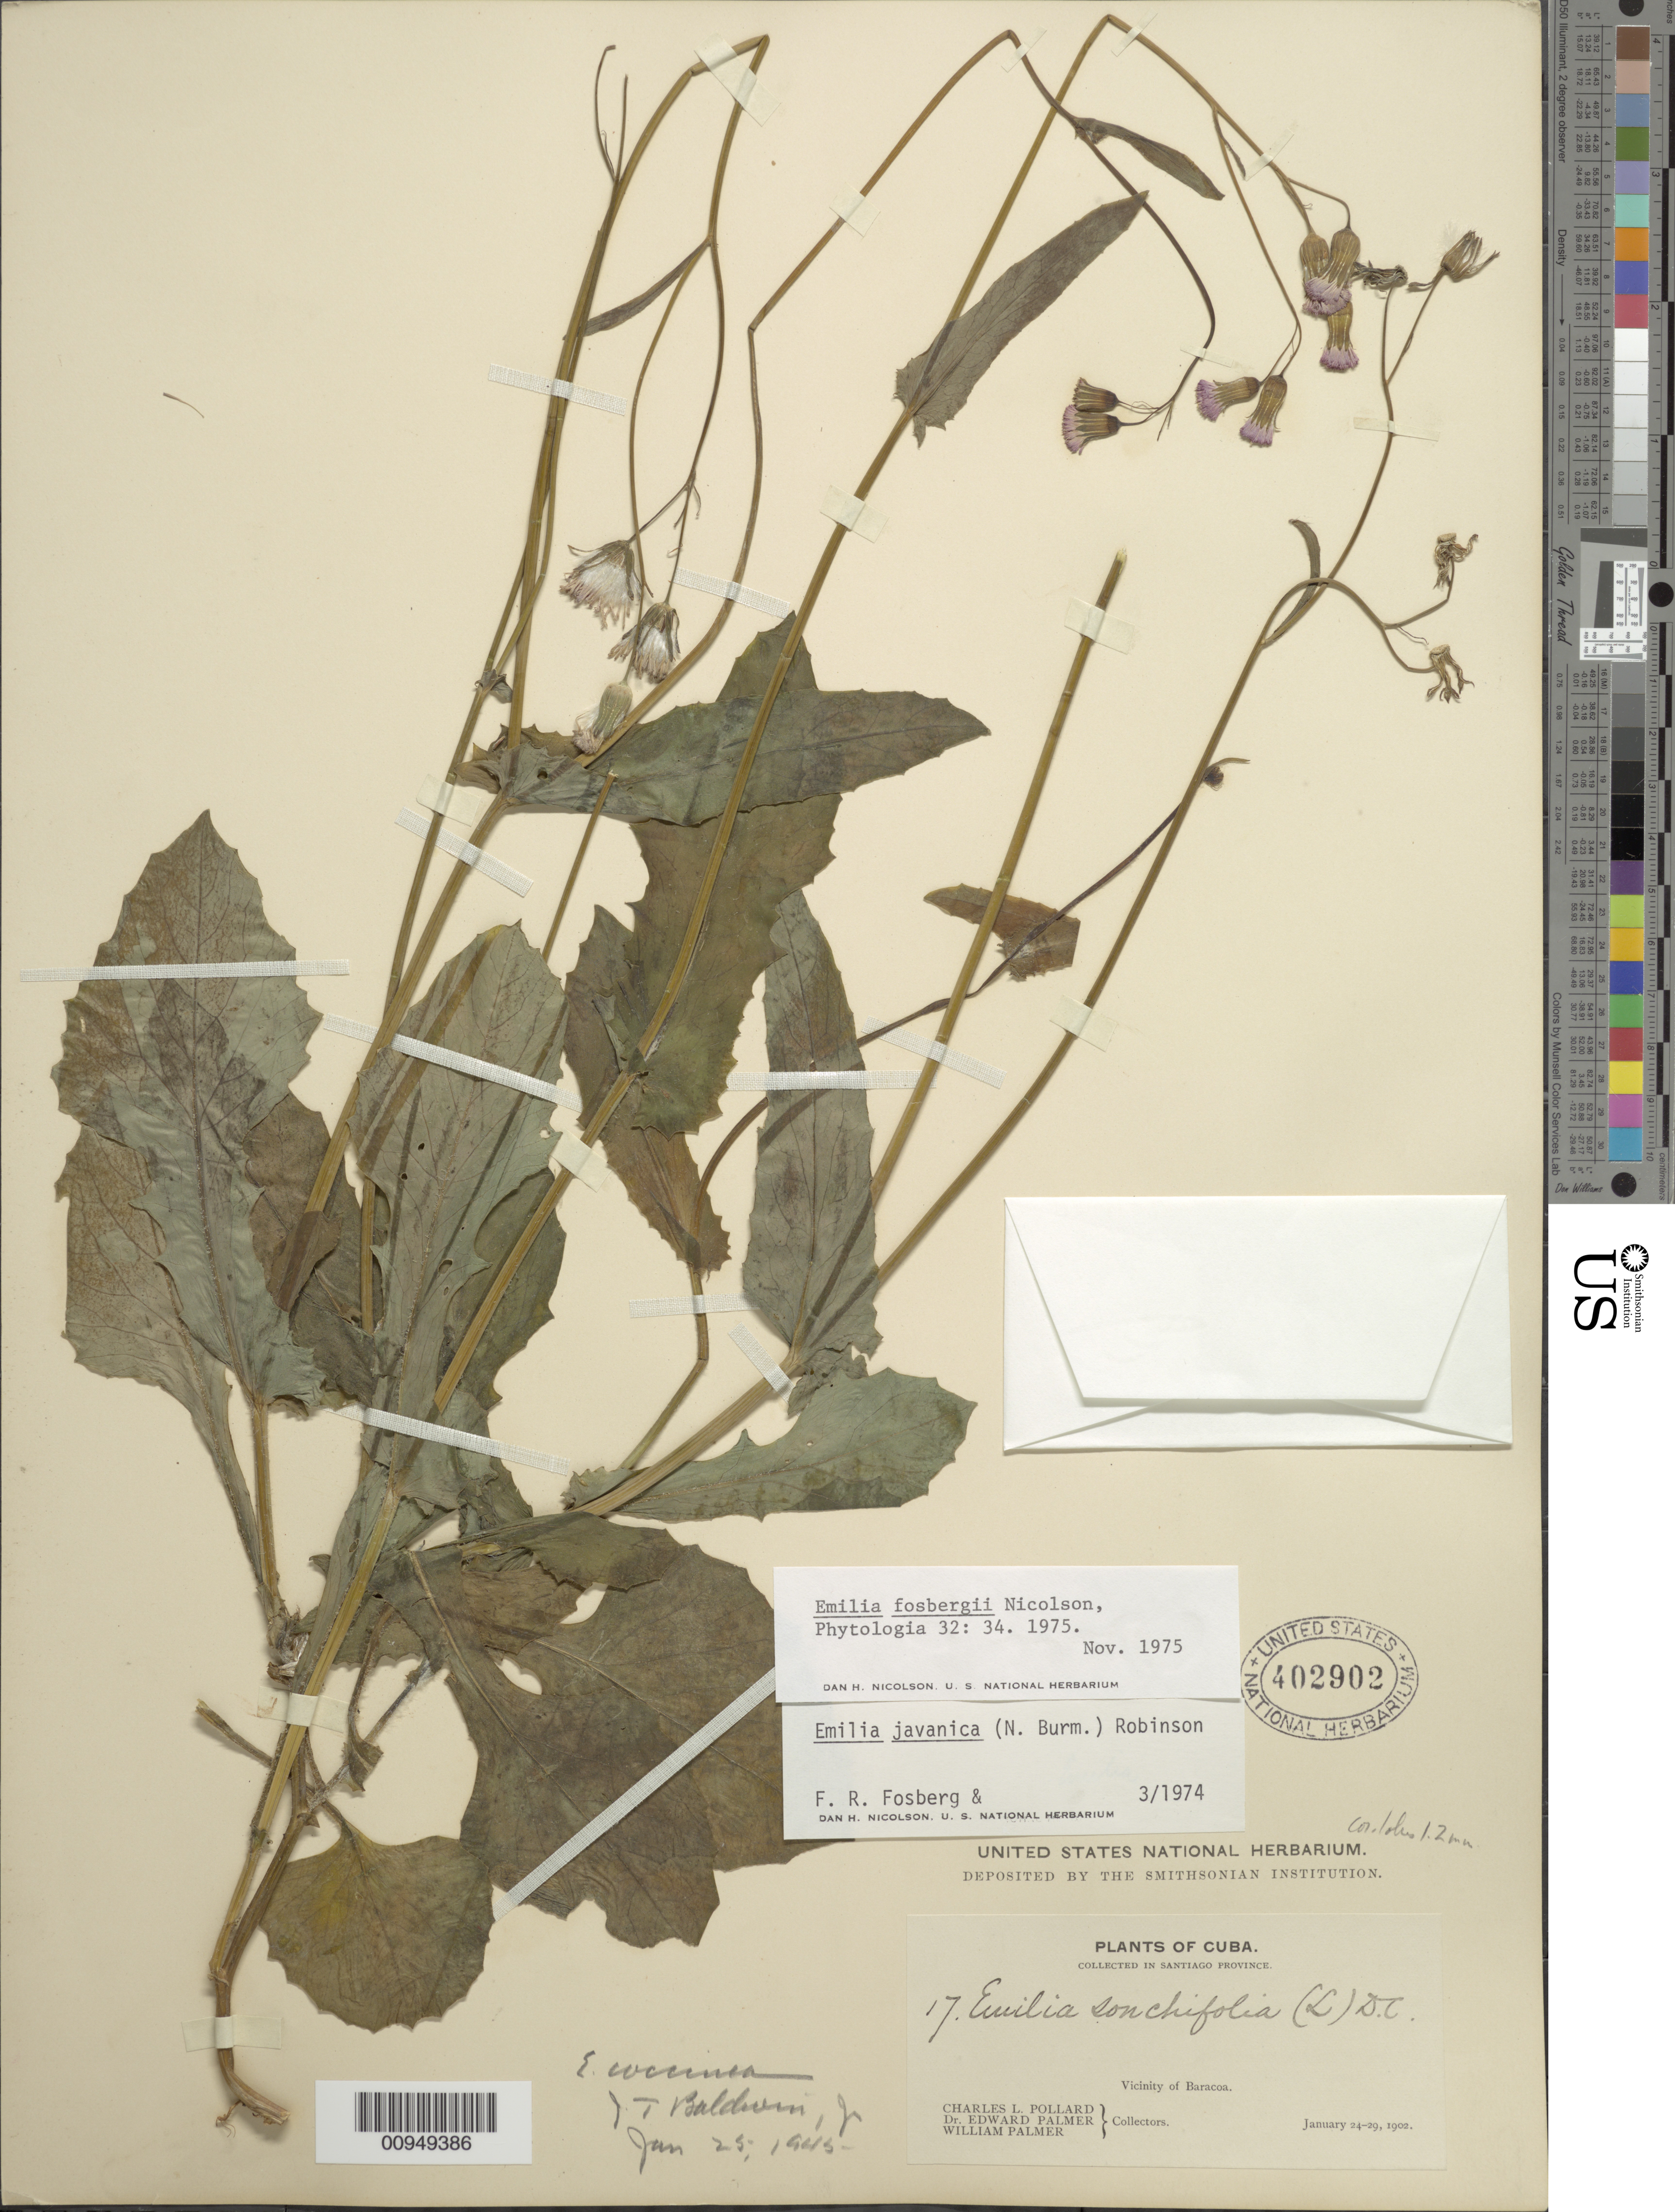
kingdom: Plantae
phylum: Tracheophyta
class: Magnoliopsida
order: Asterales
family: Asteraceae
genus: Emilia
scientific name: Emilia fosbergii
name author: Nicolson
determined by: Nicolson, Dan H.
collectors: C. L. Pollard, E. Palmer & W. Palmer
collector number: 17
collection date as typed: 24 Jan 1902 to 29 Jan 1902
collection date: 1902-01-24/1902-01-29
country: Cuba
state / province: Santiago de Cuba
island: Cuba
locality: Vicinity of Baracoa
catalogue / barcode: US 402902